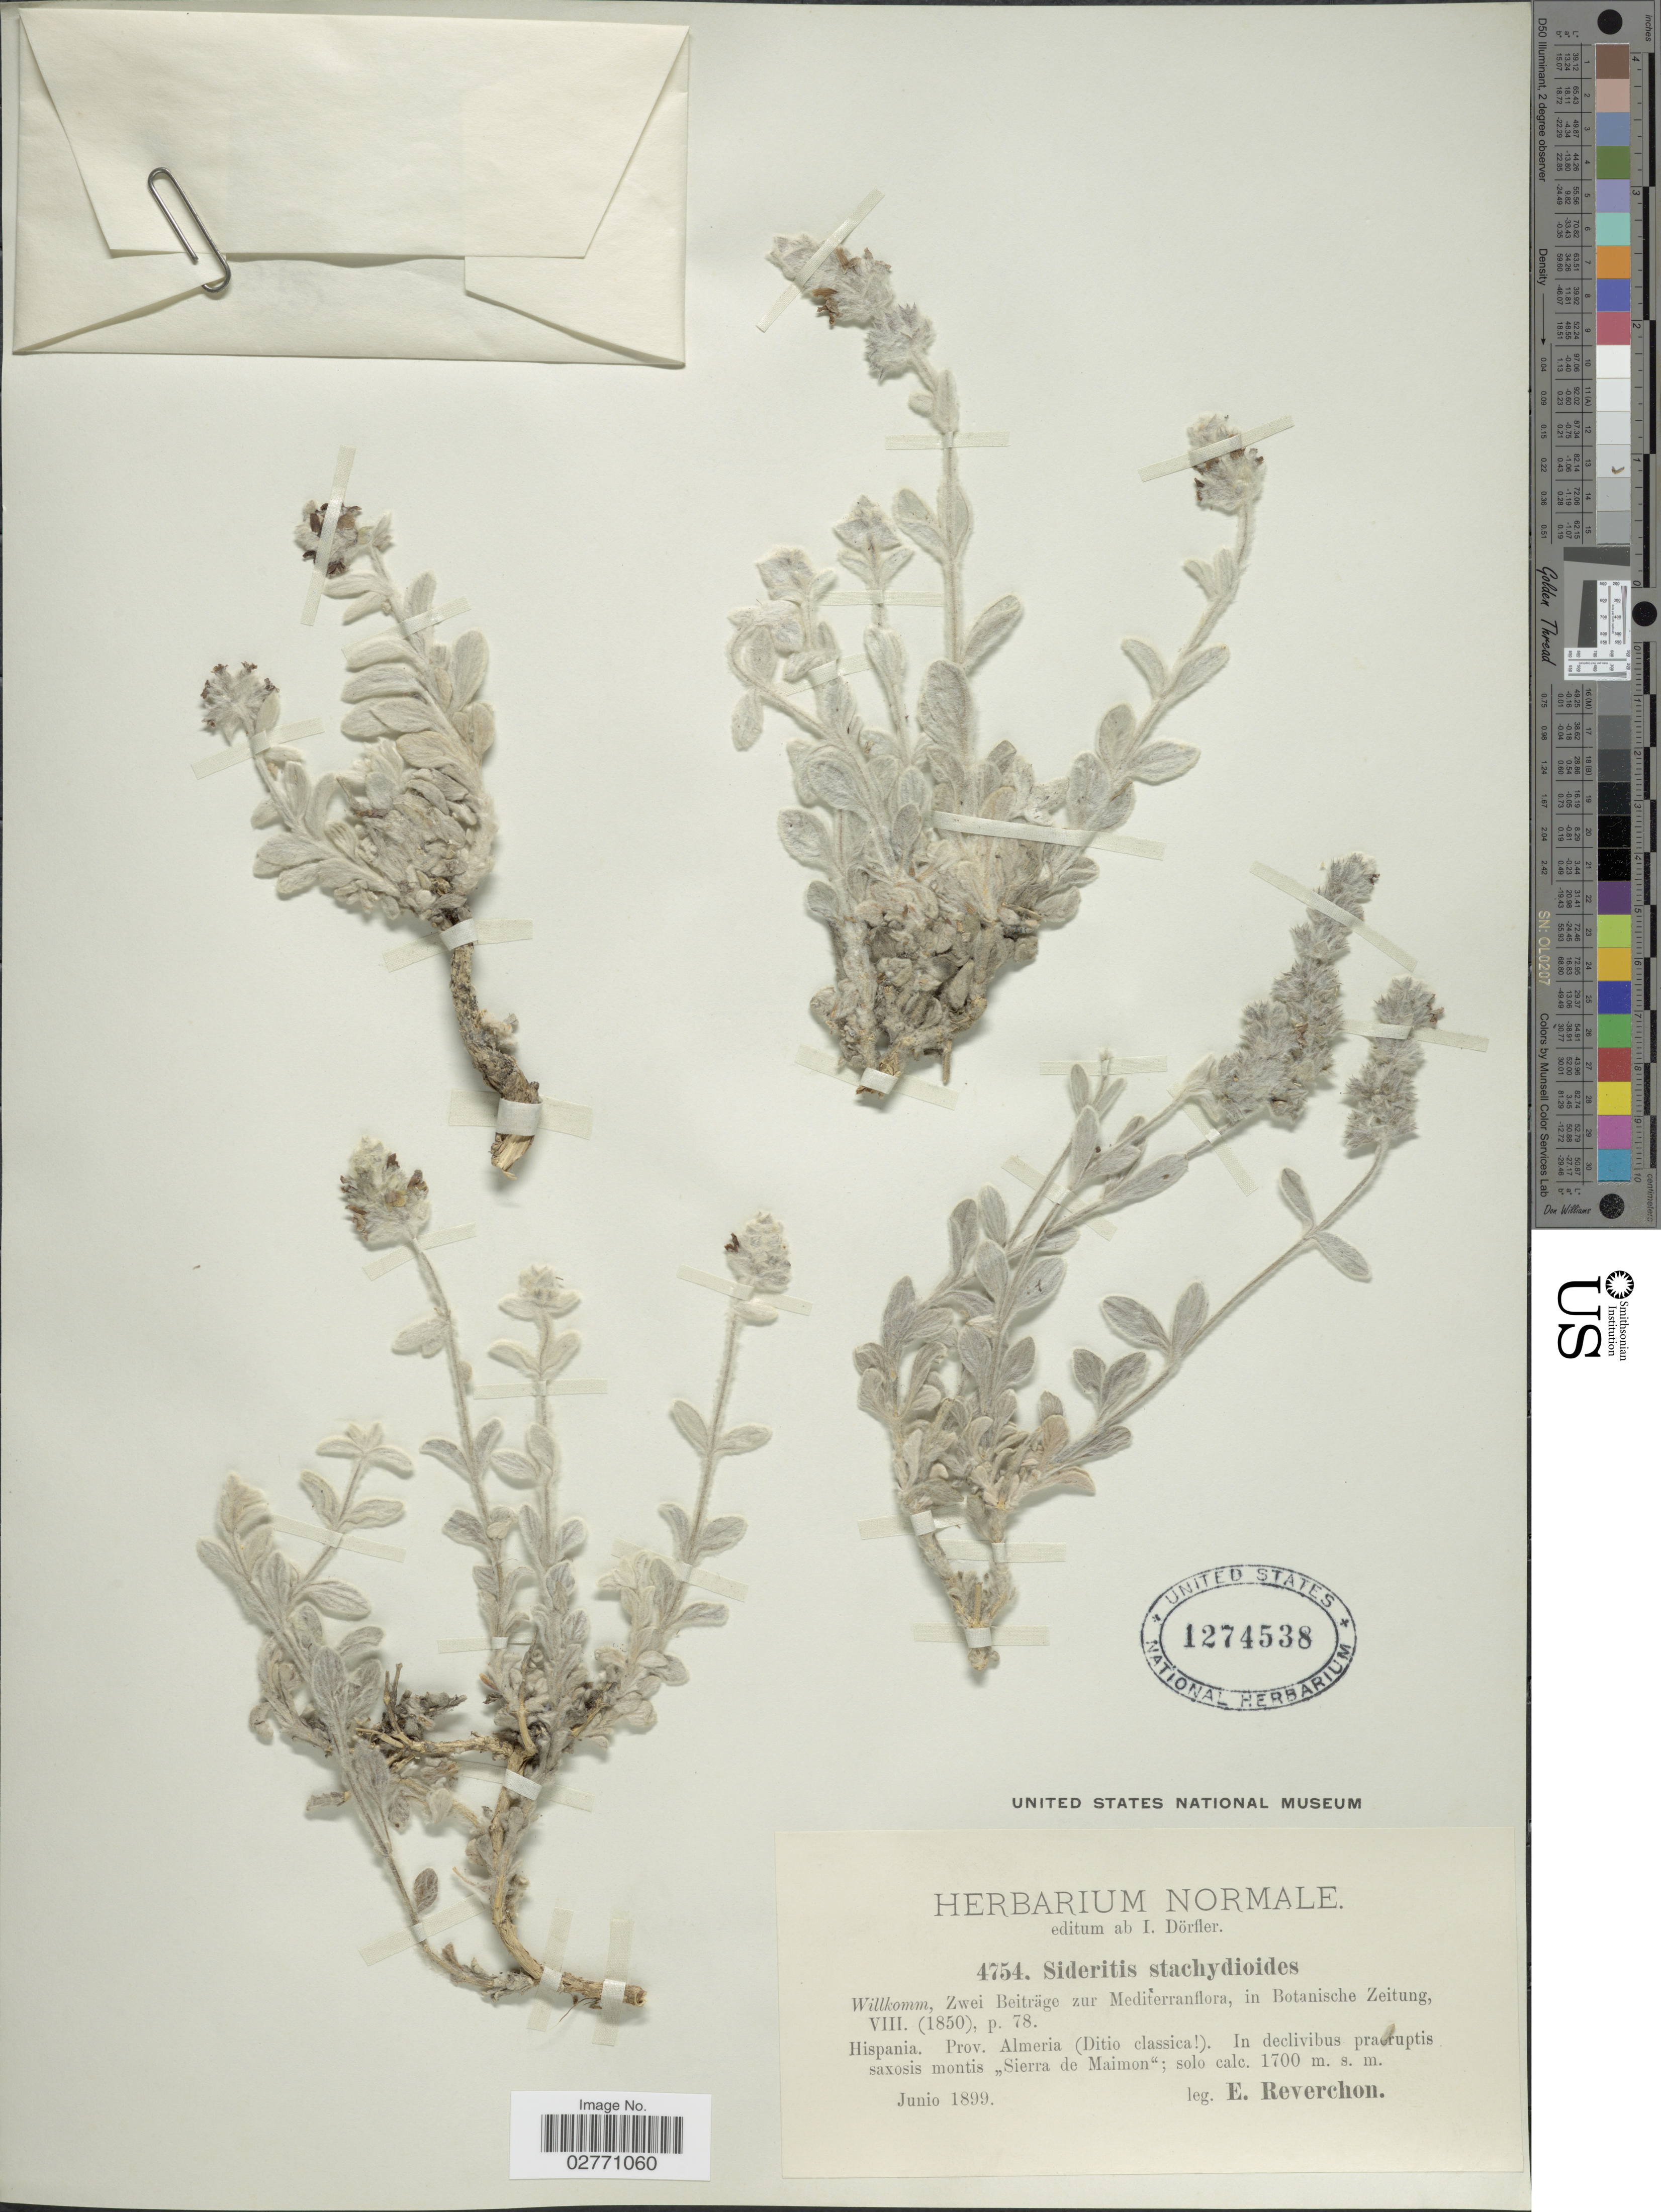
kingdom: Plantae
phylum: Tracheophyta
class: Magnoliopsida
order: Lamiales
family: Lamiaceae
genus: Sideritis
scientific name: Sideritis stachydioides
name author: Willk.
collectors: E. Reverchon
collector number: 4754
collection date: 1899-06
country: Spain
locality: Hispania. Prov. Almeria (Dittio classica). In declivibus praeruptis saxosis montis "Sierra de Maimon".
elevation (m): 1700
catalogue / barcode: US 1274538